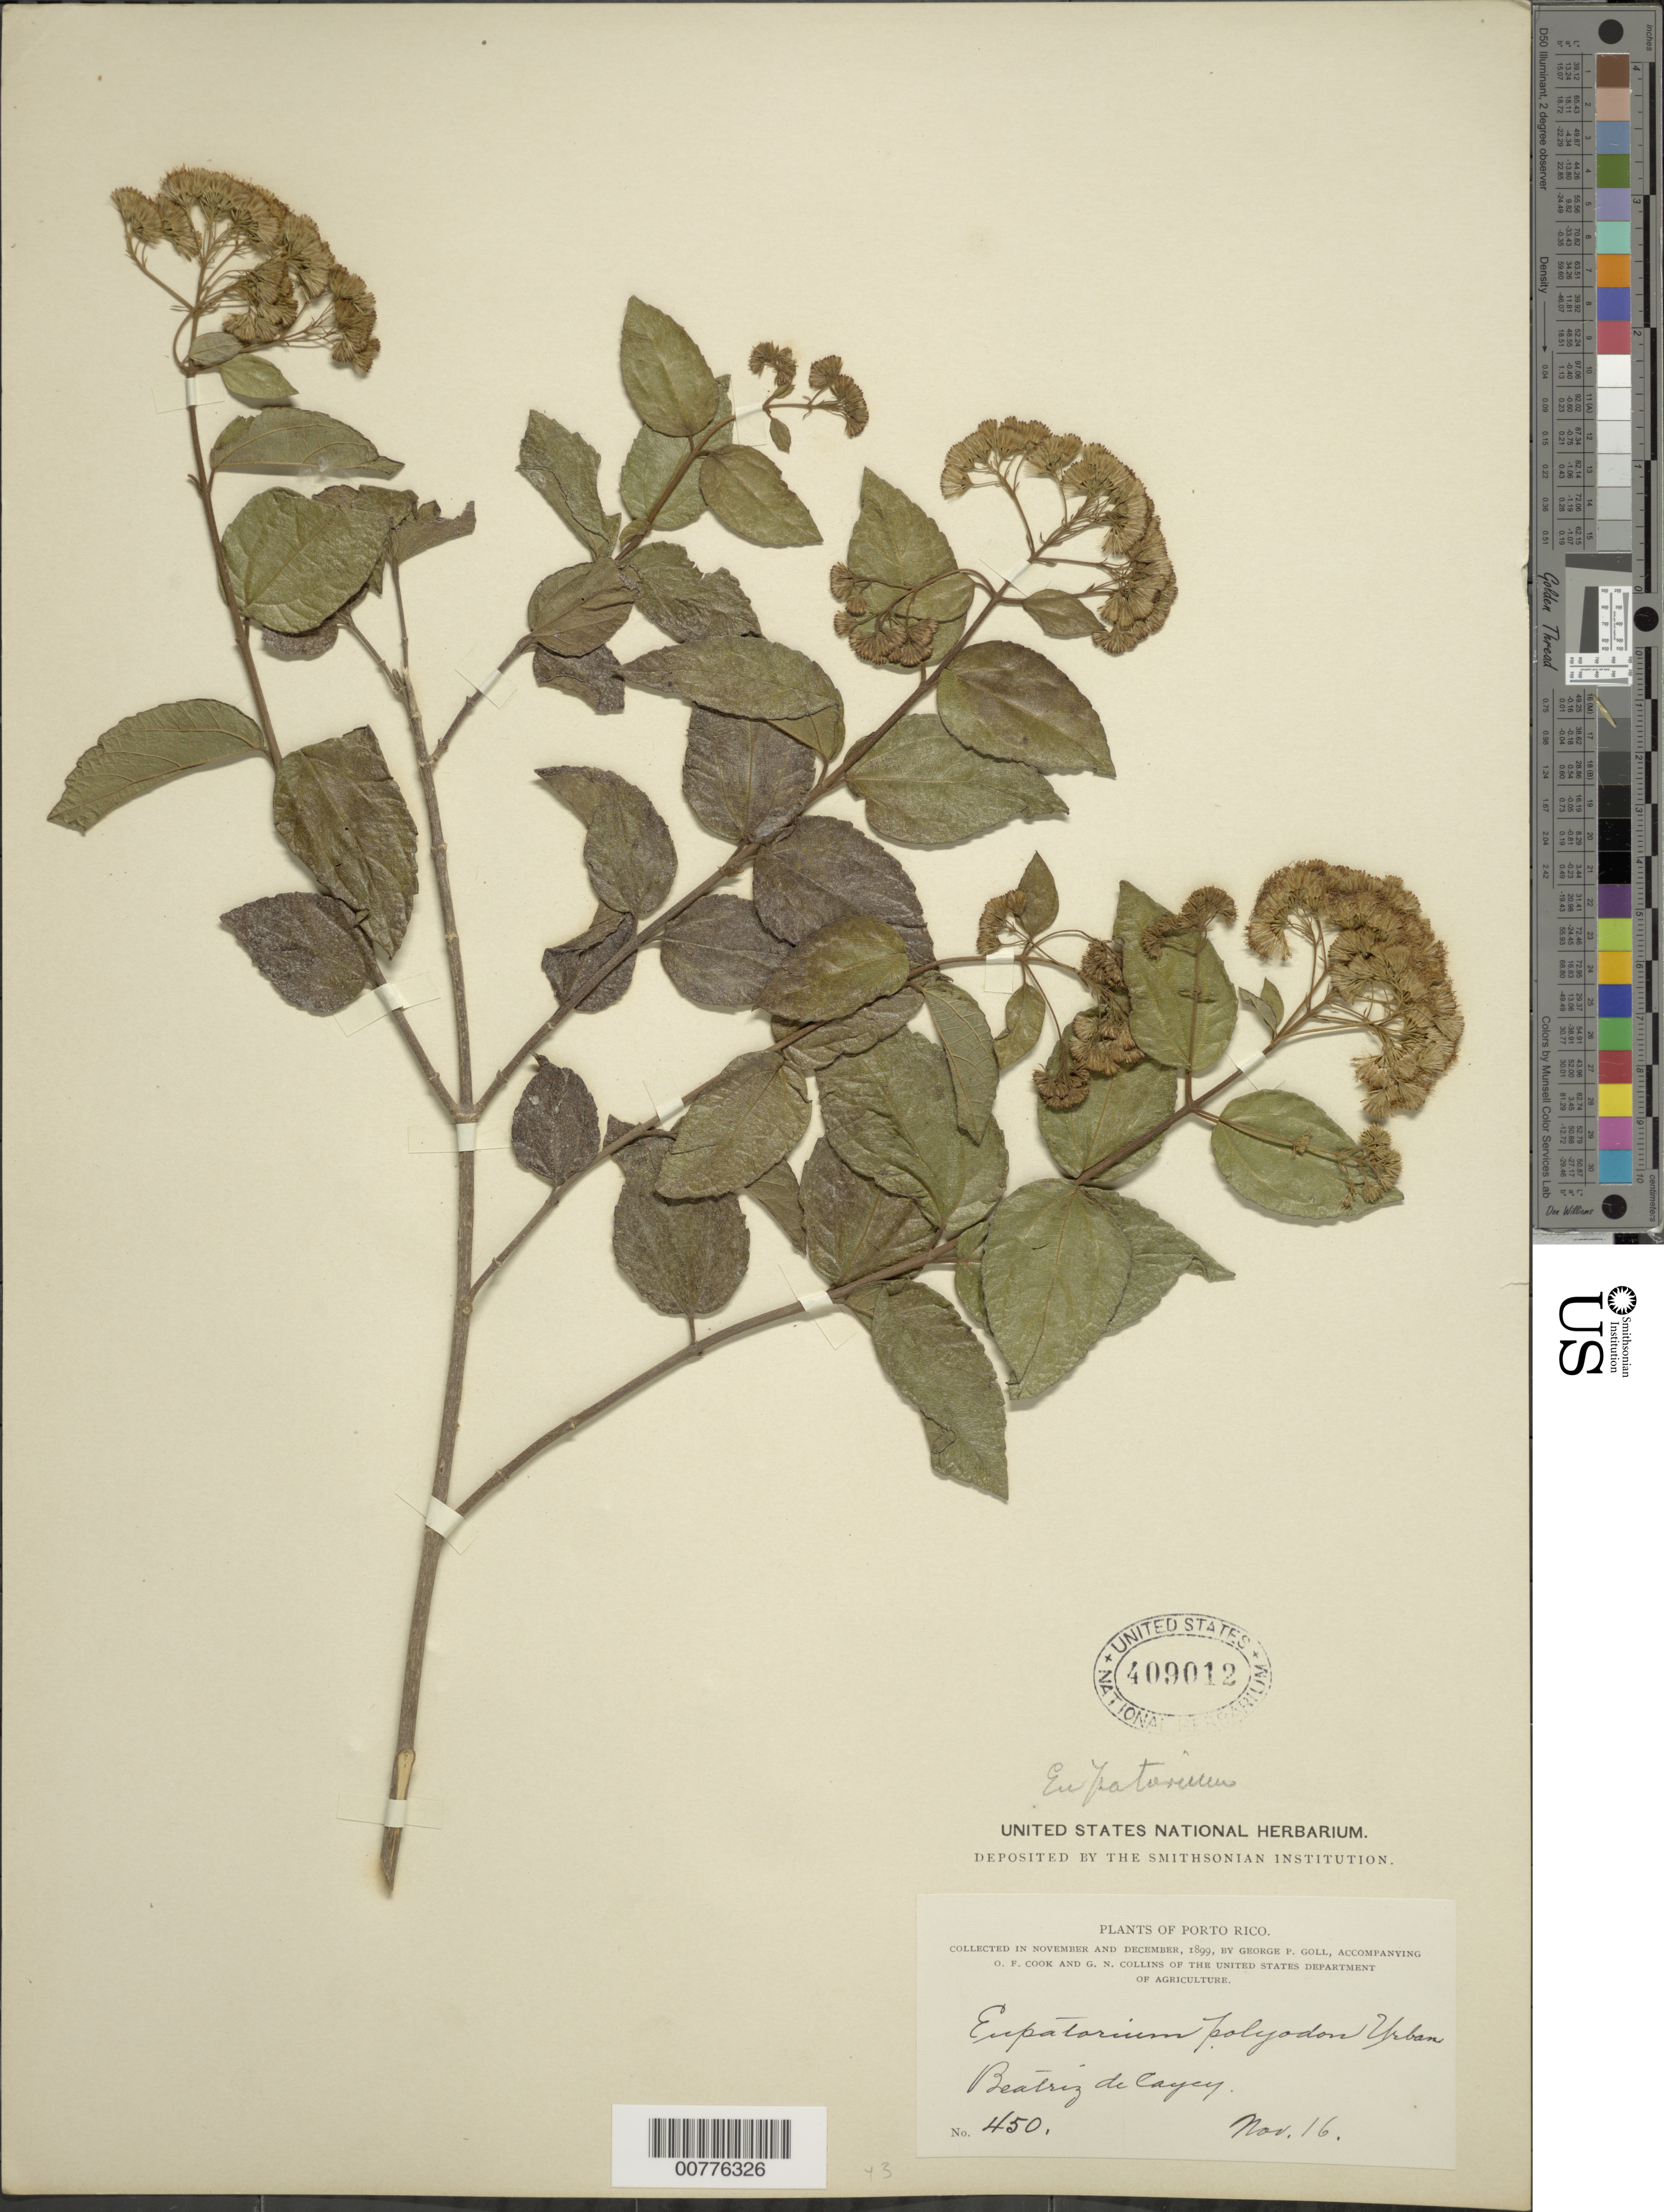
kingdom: Plantae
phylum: Tracheophyta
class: Magnoliopsida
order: Asterales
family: Asteraceae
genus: Koanophyllon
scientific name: Koanophyllon polyodon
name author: (Urb.) R.M. King & H. Rob.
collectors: G. Goll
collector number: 450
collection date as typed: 16 Nov 1899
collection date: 1899-11-16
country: Puerto Rico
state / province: Cayey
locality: Beatriz de Cayey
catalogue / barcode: US 409012